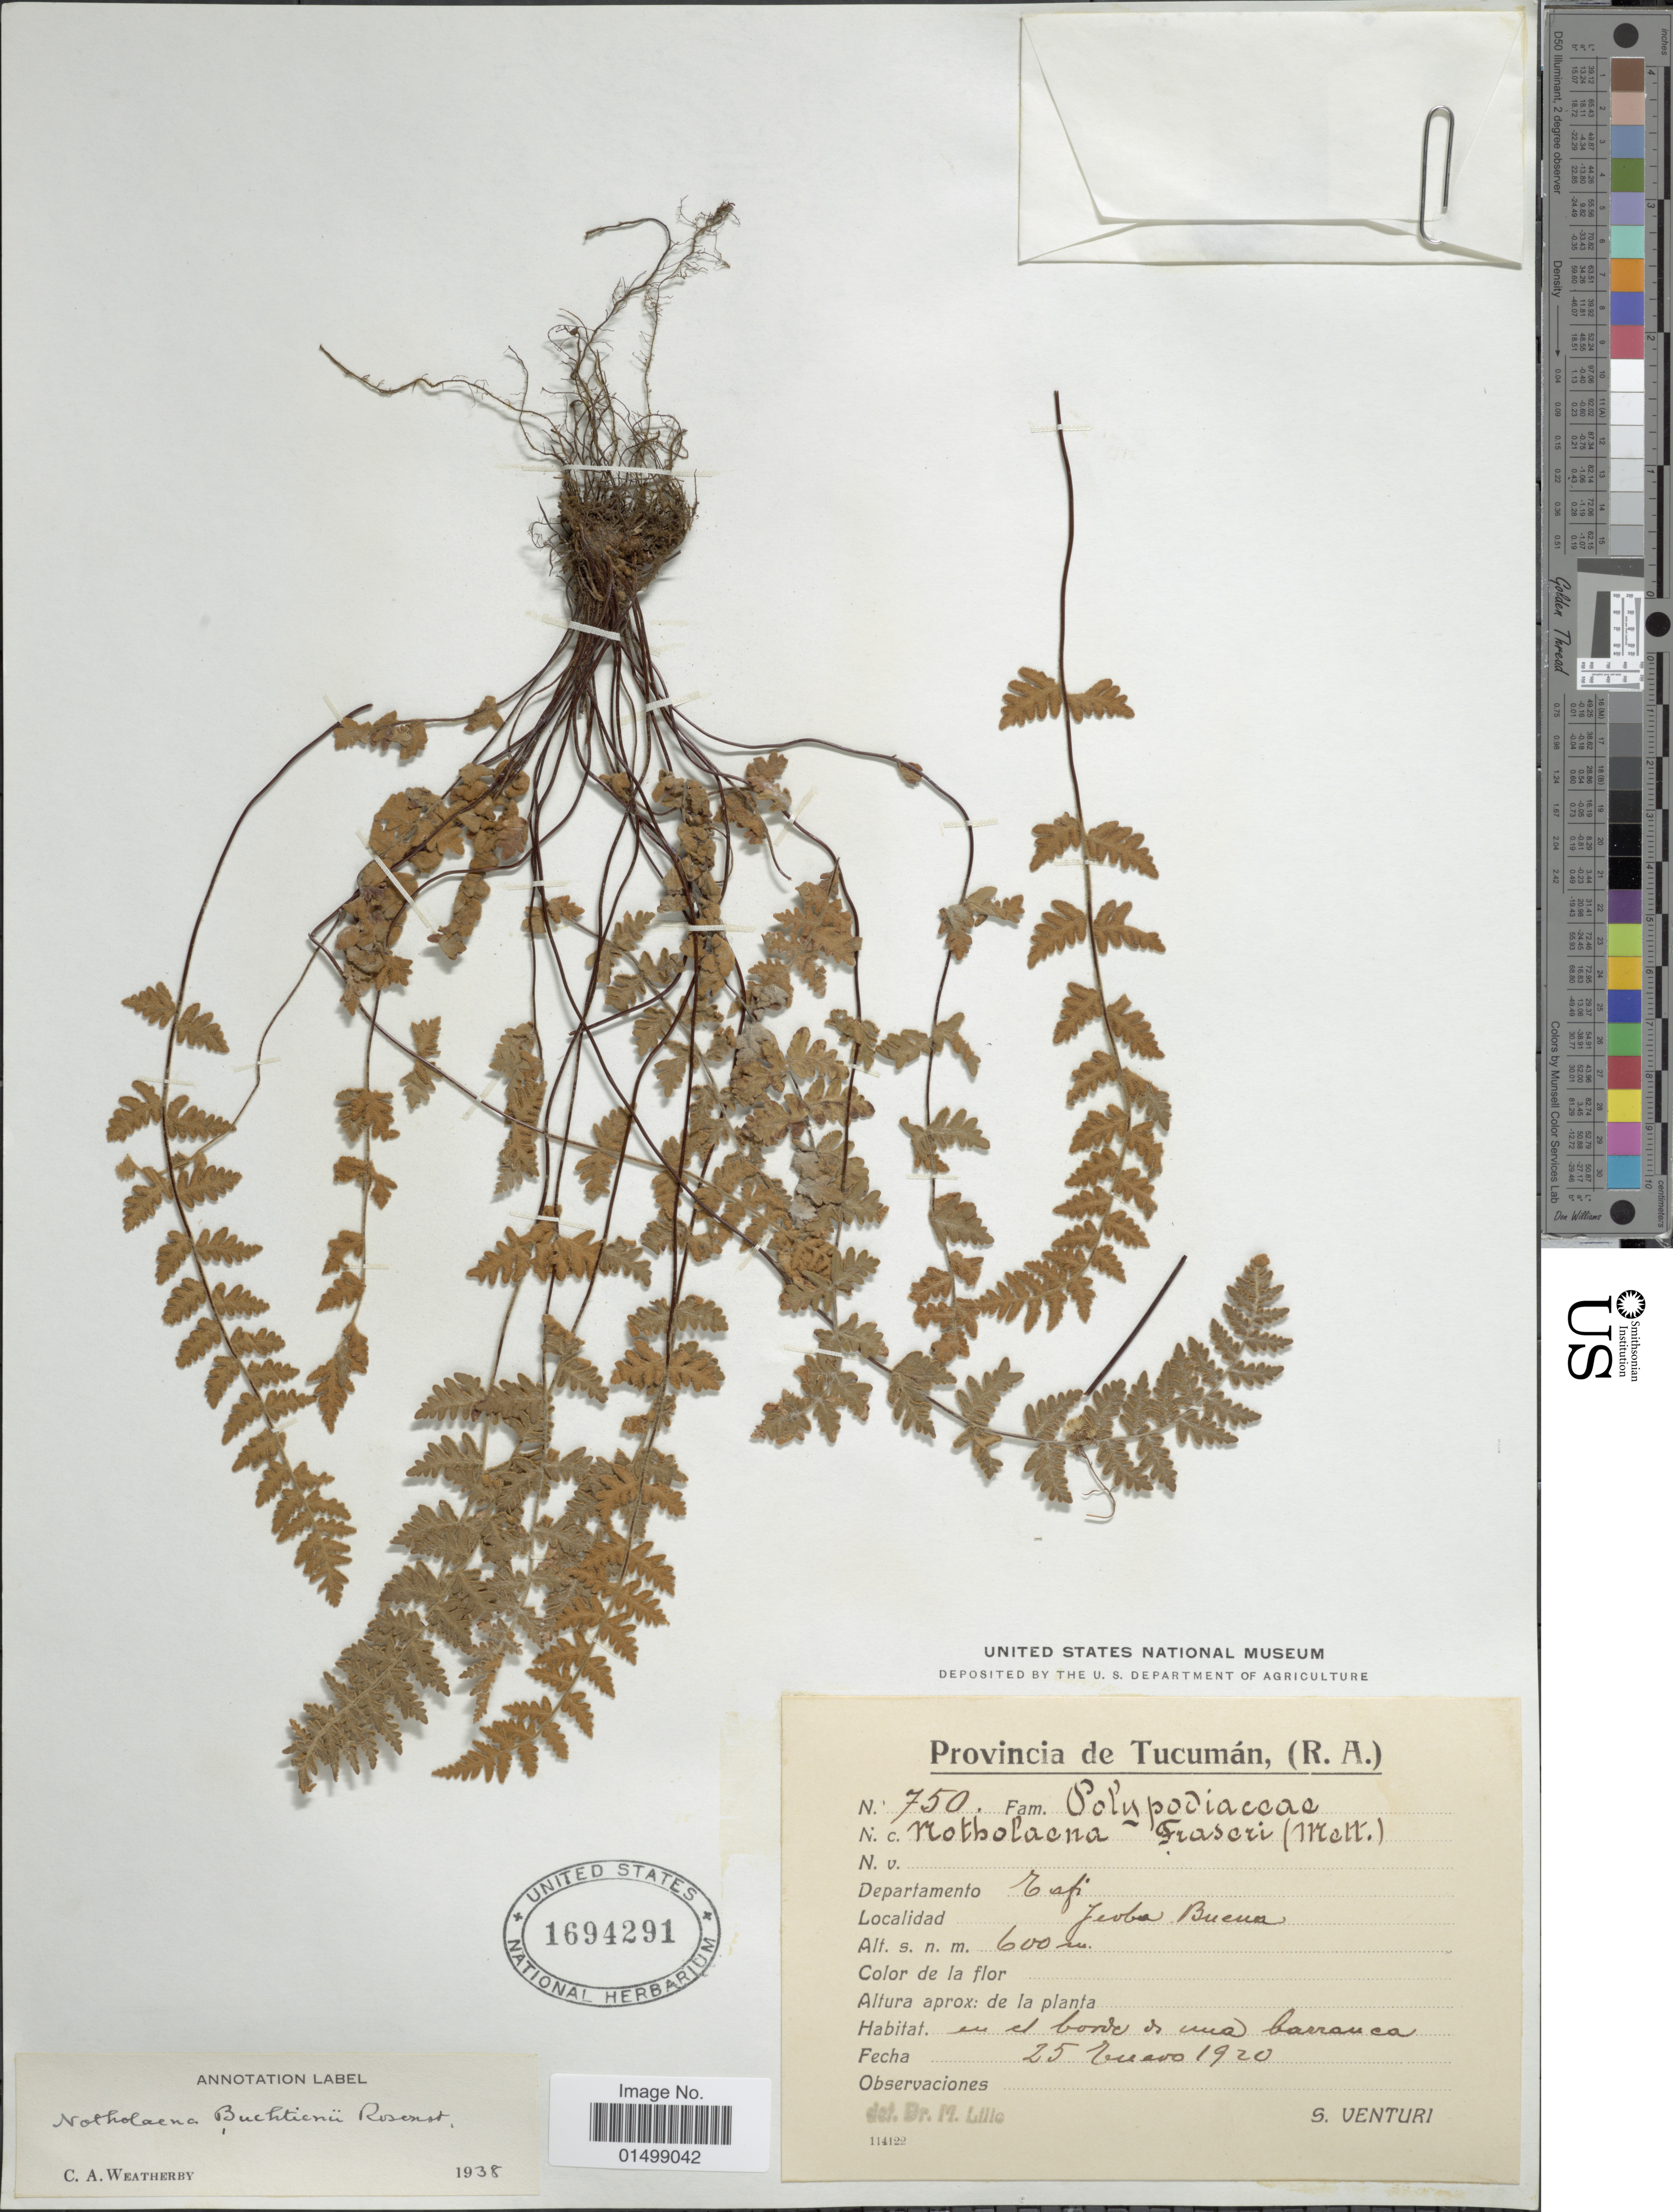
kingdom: Plantae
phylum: Tracheophyta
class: Polypodiopsida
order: Polypodiales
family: Pteridaceae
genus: Cheilanthes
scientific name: Cheilanthes buchtienii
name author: (Rosenst.) R.M. Tryon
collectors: S. Venturi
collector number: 114122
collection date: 1920-01-25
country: Argentina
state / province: Tucuman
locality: Departamento Tafi, Jeoba Buena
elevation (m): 600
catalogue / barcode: US 1694291